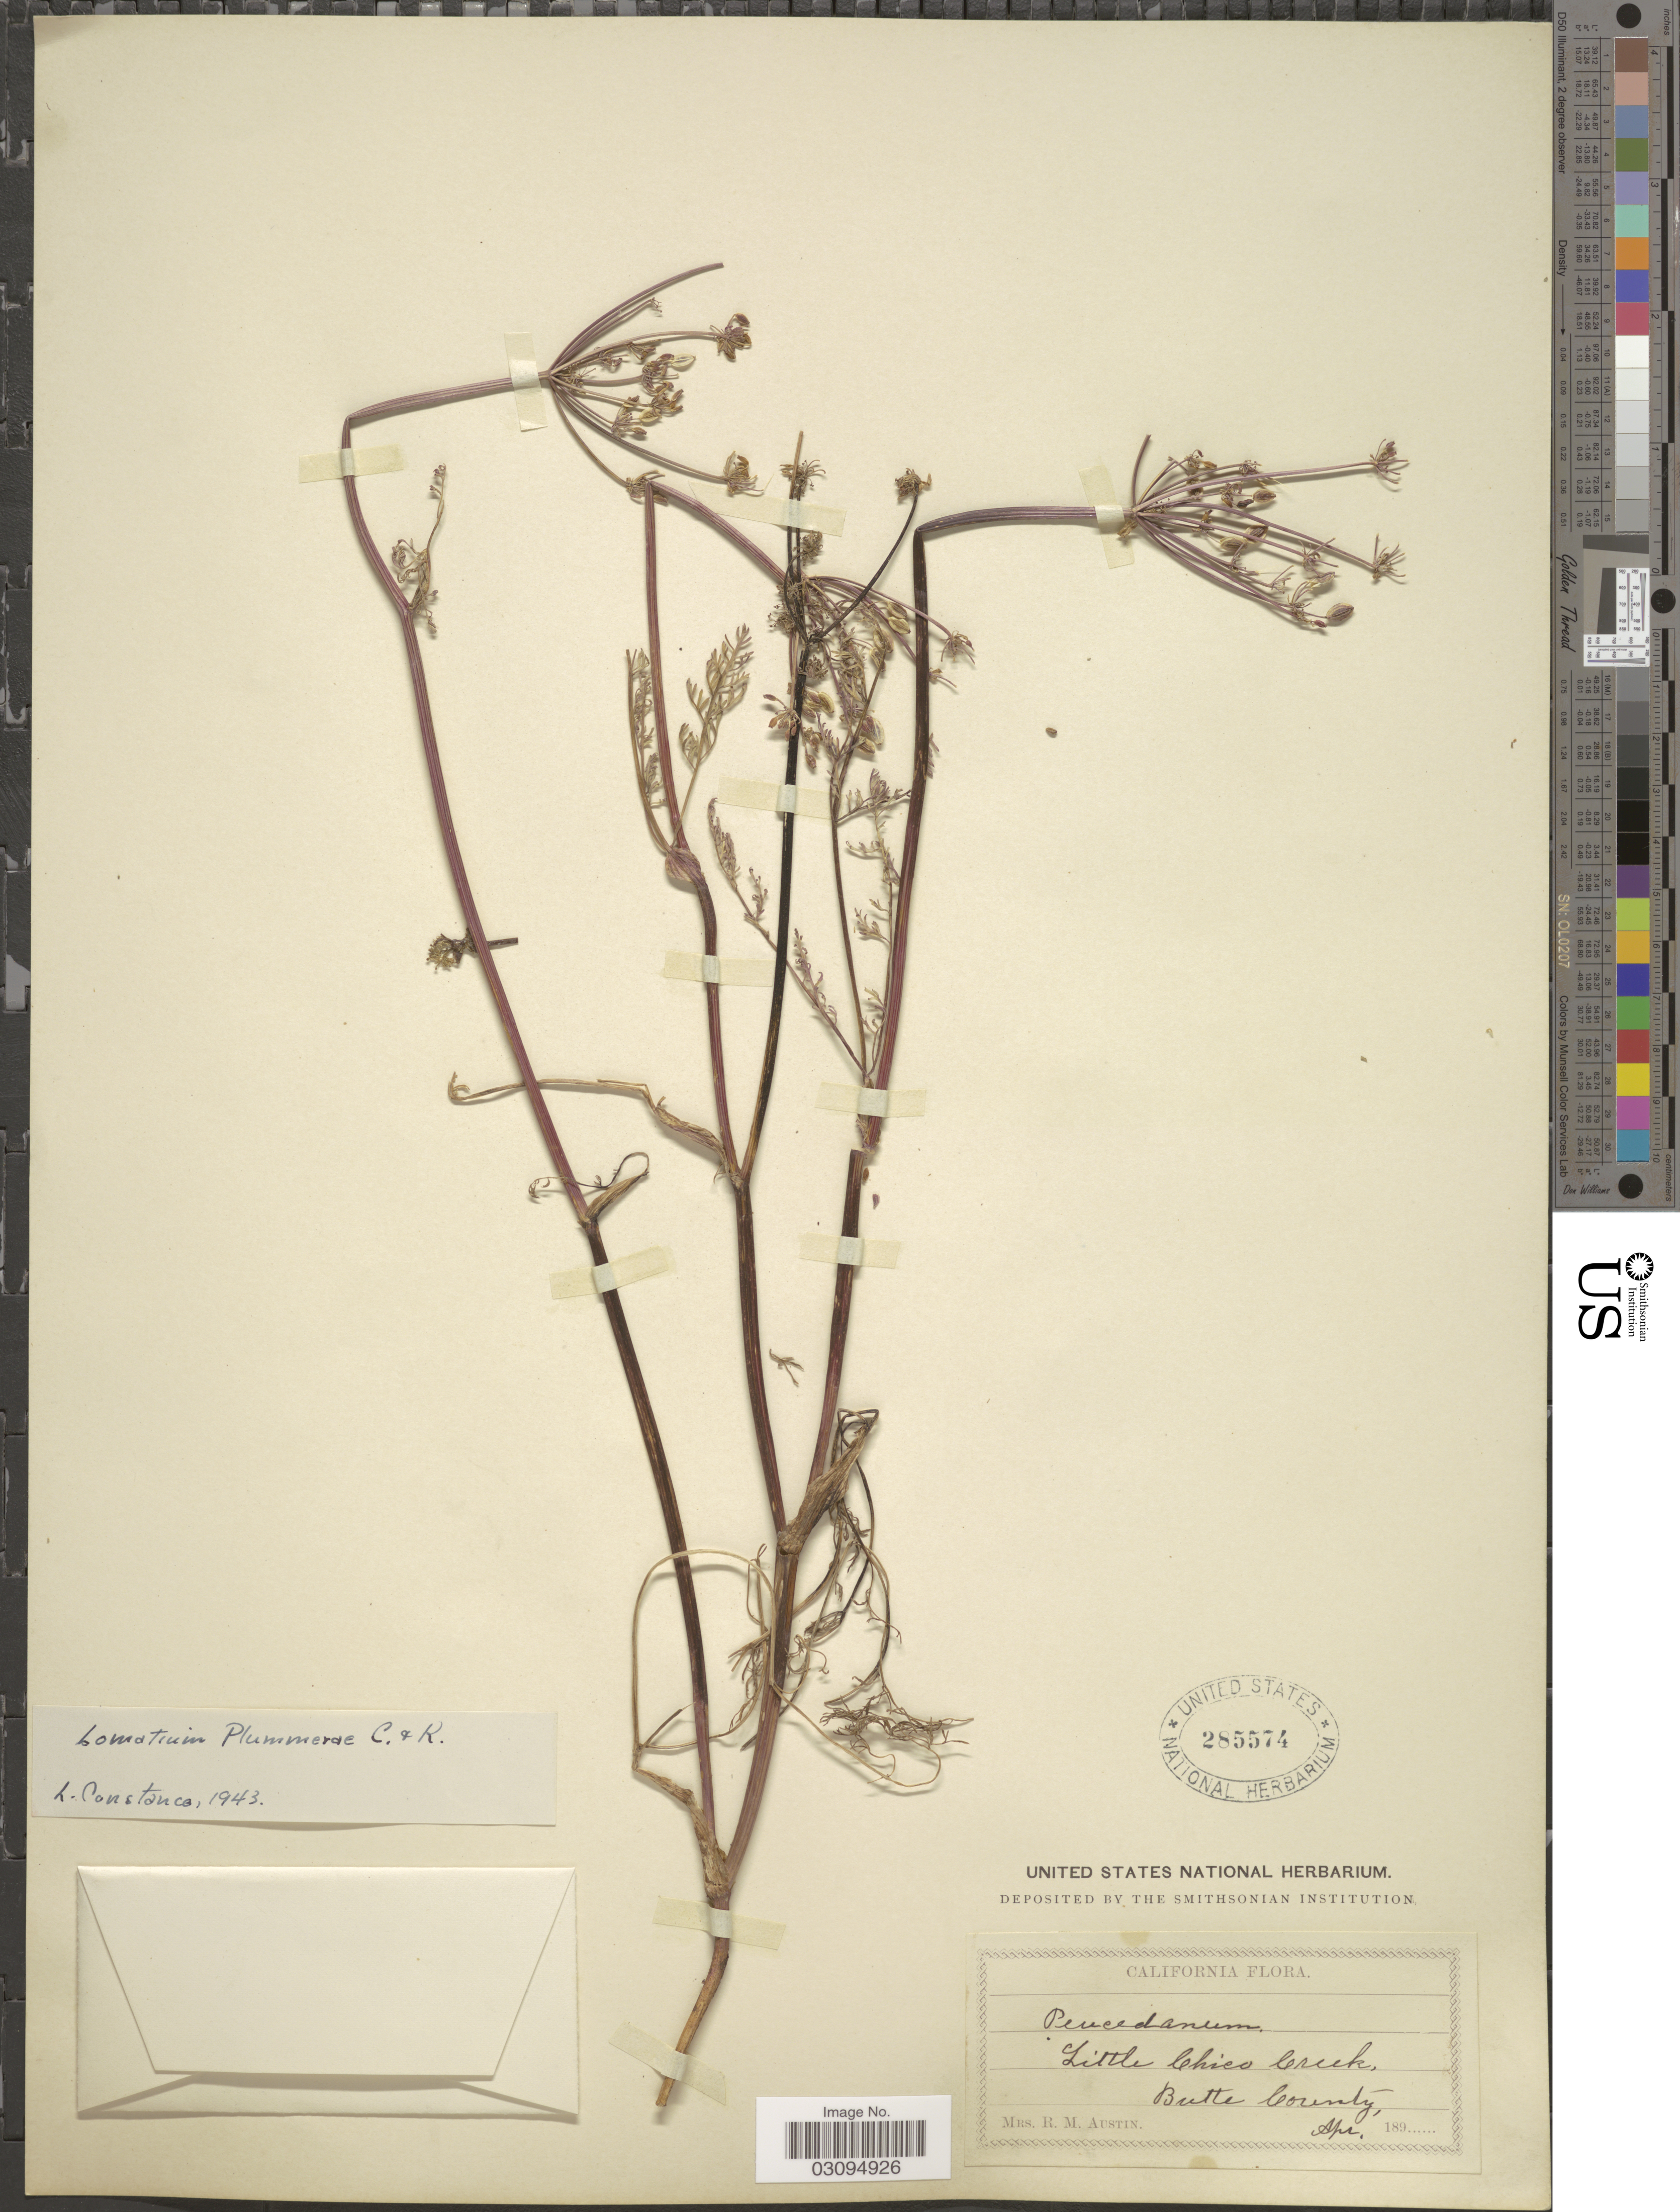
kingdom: Plantae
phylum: Tracheophyta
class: Magnoliopsida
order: Apiales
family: Apiaceae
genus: Lomatium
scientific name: Lomatium plummerae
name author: (J.M. Coult. & Rose) J.M. Coult. & Rose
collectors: R. Austin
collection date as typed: Apr. 189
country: United States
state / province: California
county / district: Butte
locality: Little Chico Creek, Butte County.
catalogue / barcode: US 285574